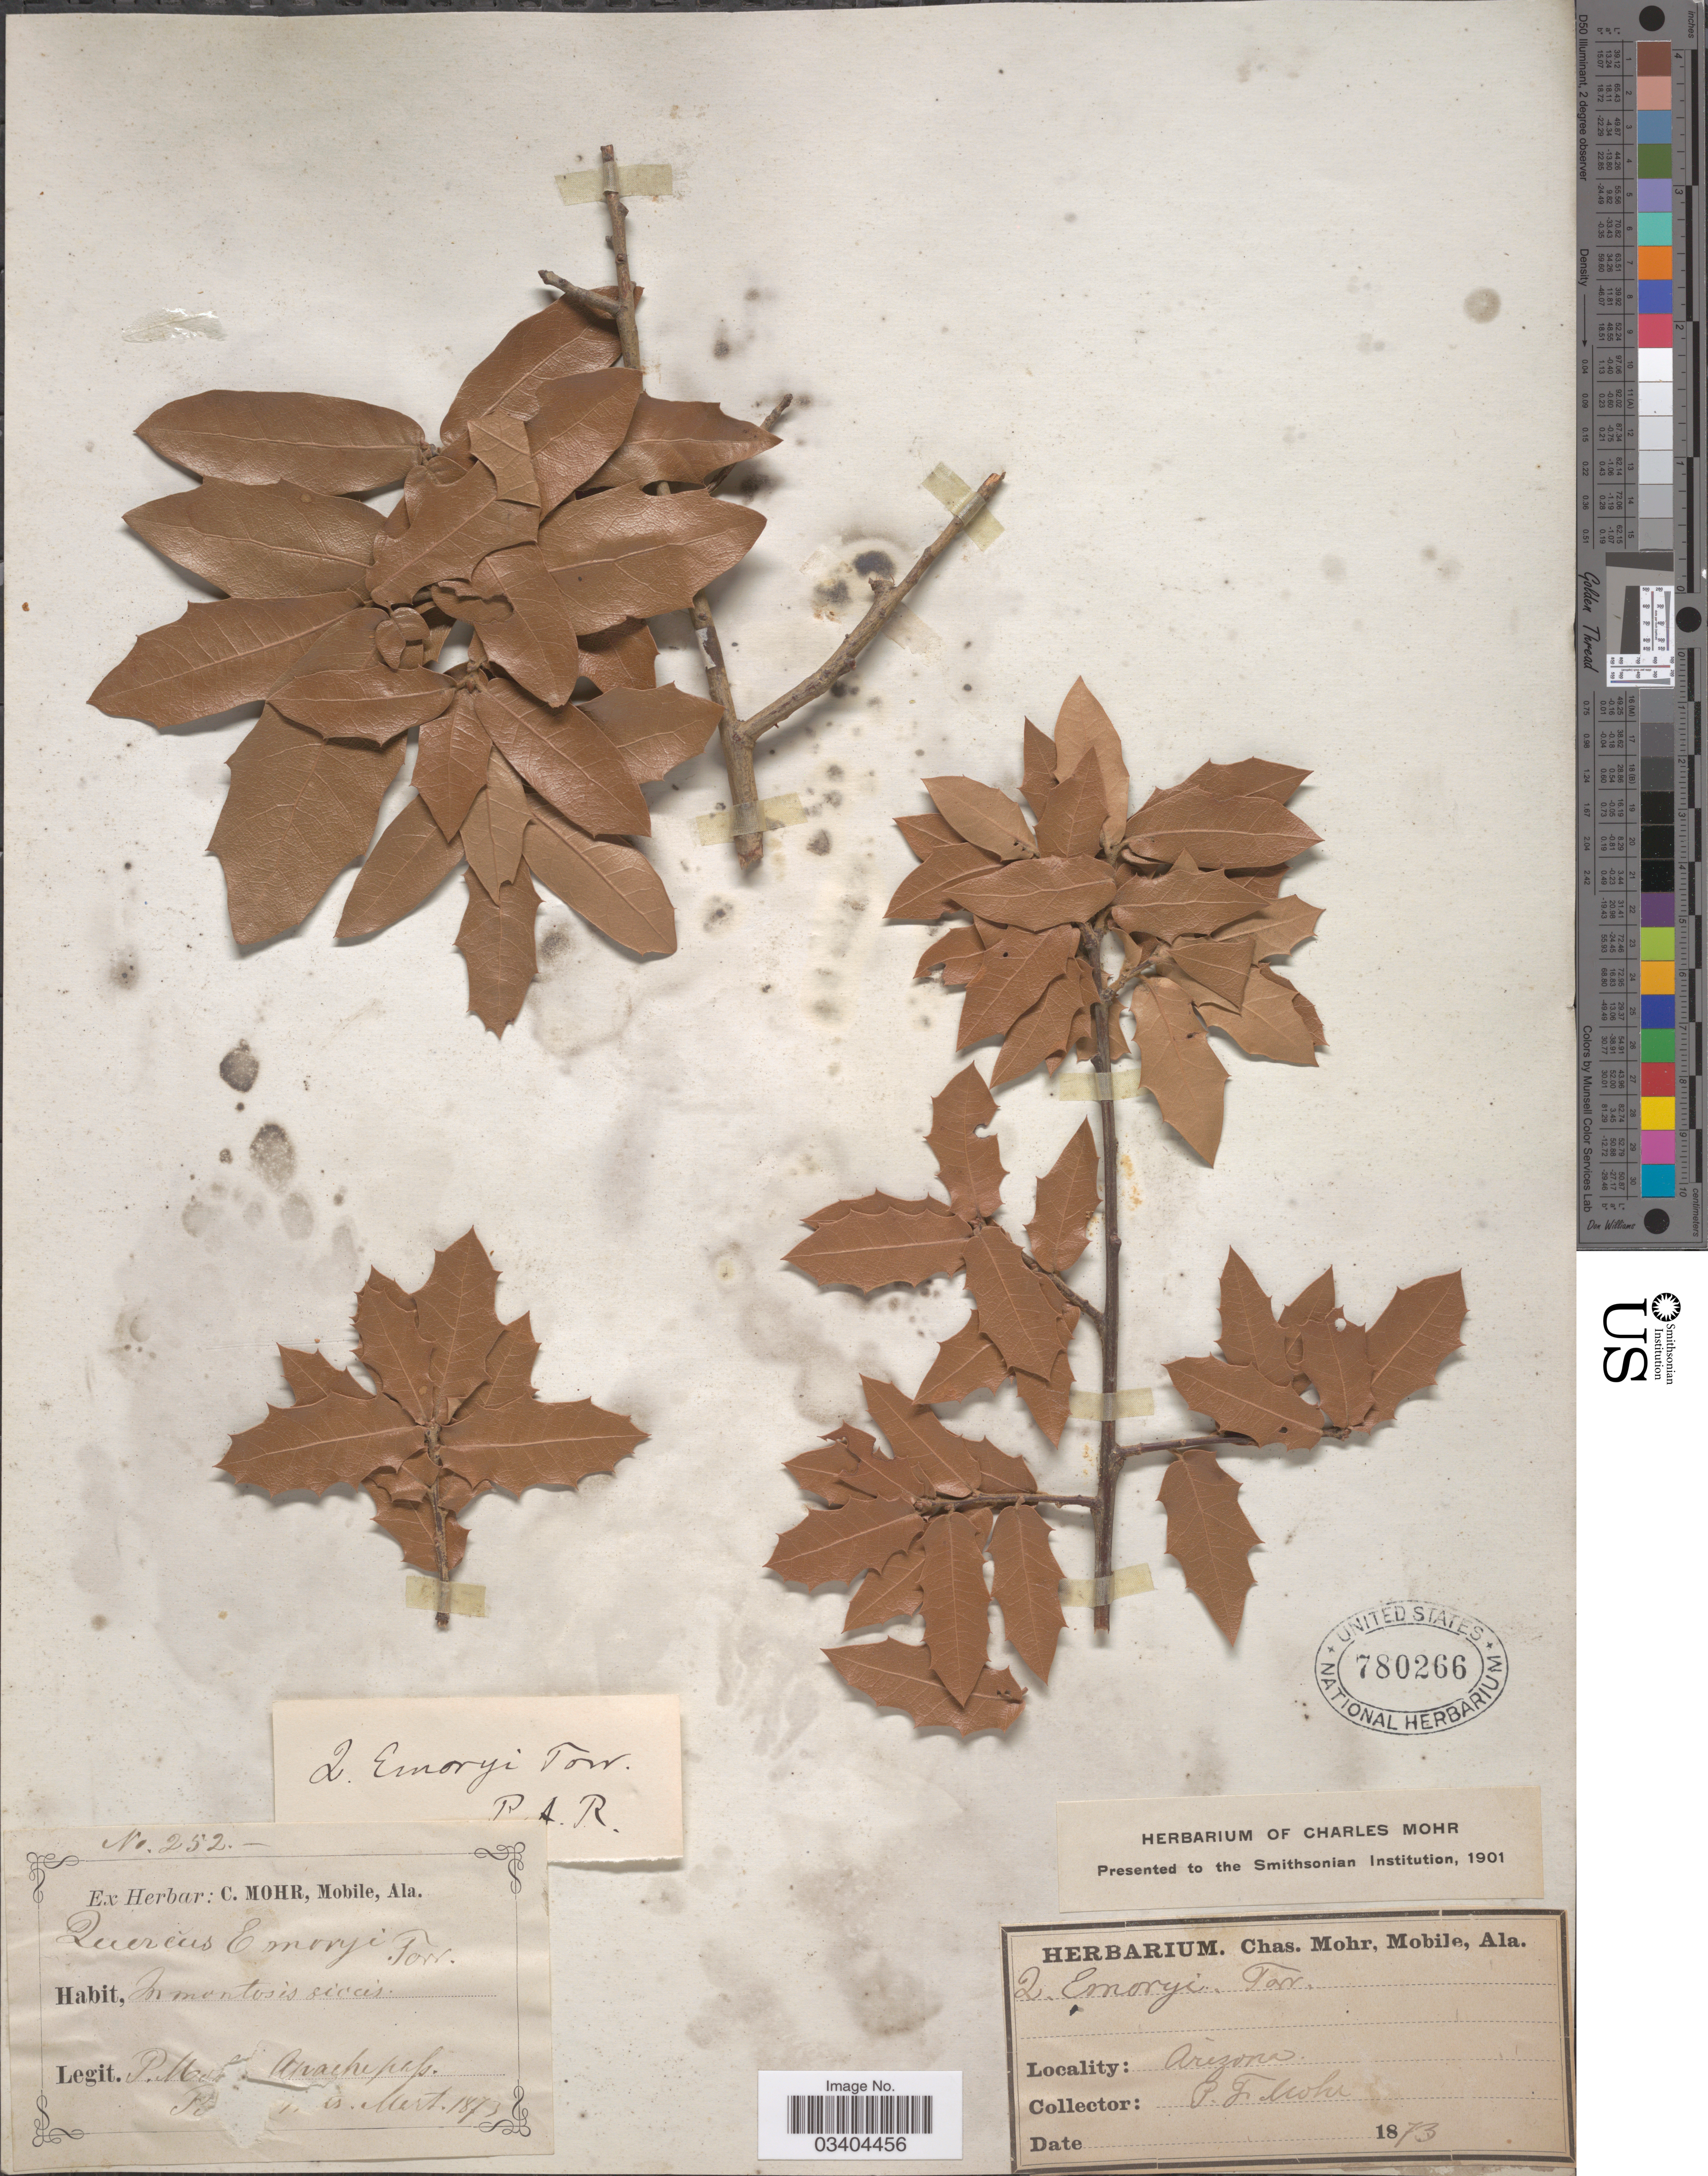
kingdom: Plantae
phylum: Tracheophyta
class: Magnoliopsida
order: Fagales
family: Fagaceae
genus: Quercus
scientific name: Quercus emoryi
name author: Torr. in Emory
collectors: P. F. Mohr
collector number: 252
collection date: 1873-03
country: United States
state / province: Arizona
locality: In montosis siccis.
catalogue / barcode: US 780266